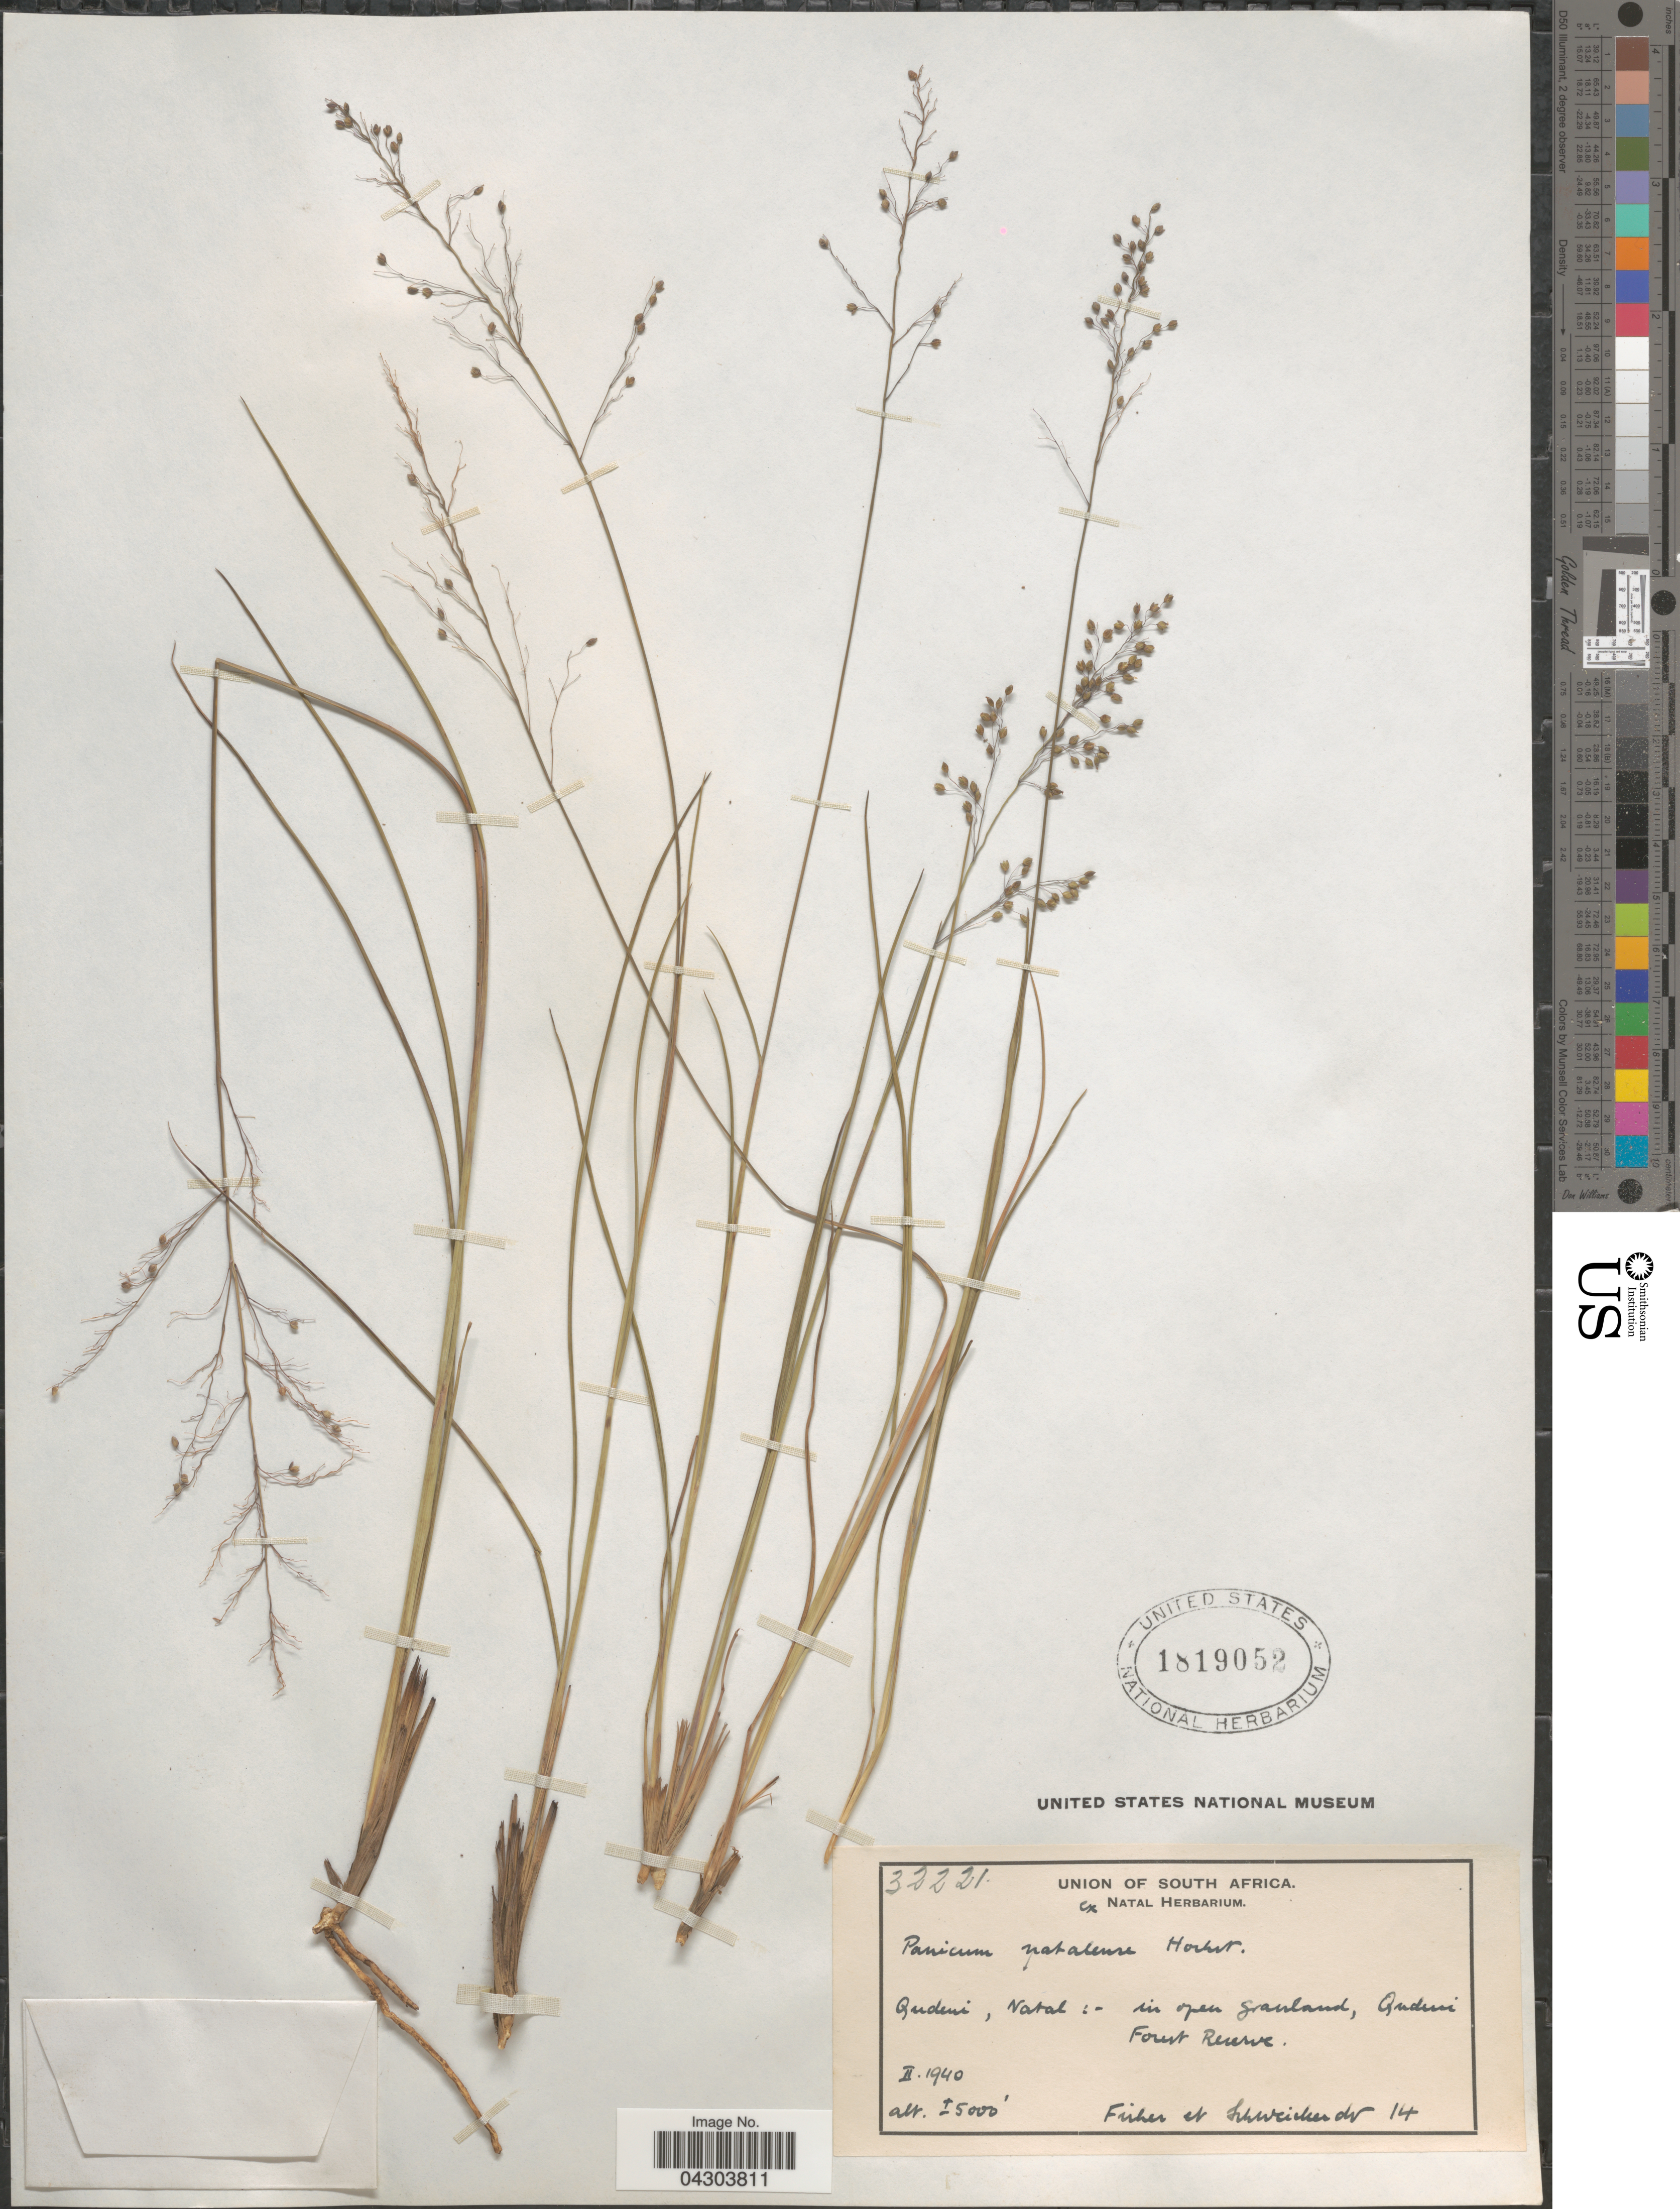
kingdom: Plantae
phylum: Tracheophyta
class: Liliopsida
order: Poales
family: Poaceae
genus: Panicum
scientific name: Panicum natalense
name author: Hochst.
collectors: -- Fisher & -. Schweickerdt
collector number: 14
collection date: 1940-02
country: South Africa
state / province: KwaZulu-Natal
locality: Qudeni, Natal:- in open grassland, Qudeni Forest Reserve.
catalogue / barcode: US 1819052